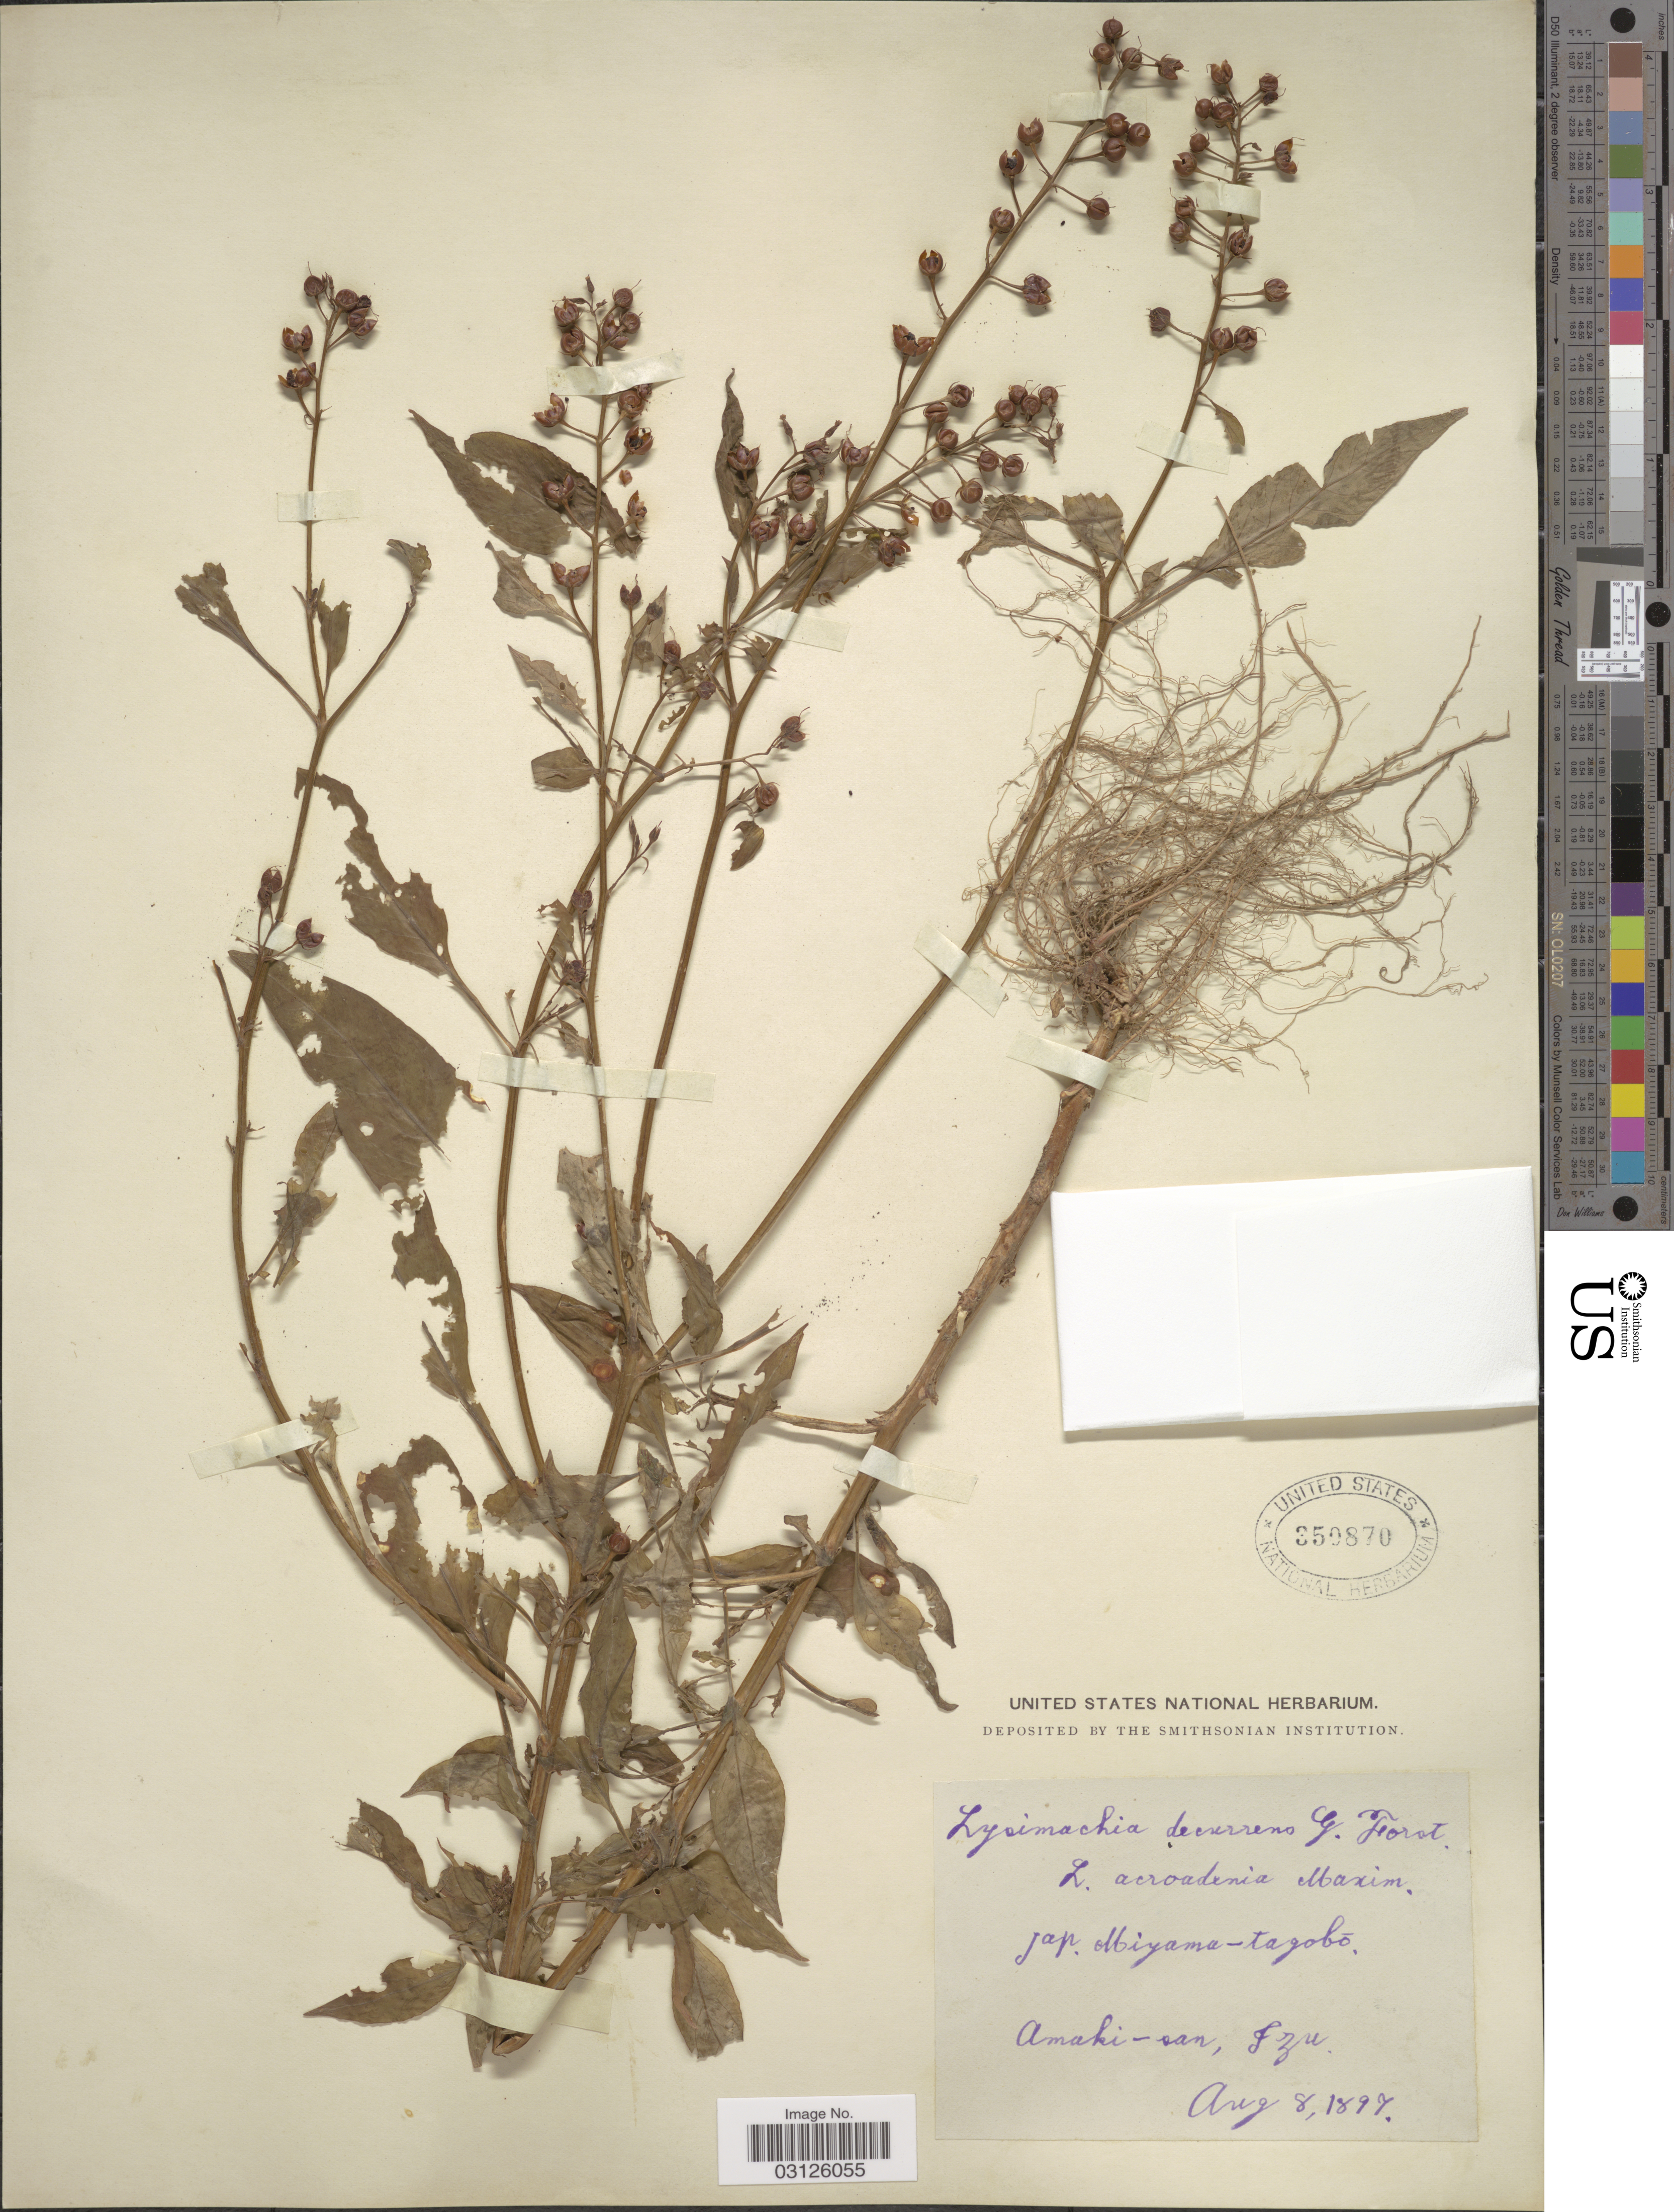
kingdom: Plantae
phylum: Tracheophyta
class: Magnoliopsida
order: Ericales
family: Primulaceae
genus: Lysimachia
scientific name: Lysimachia acroadenia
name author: Maxim.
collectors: ex herb. United States National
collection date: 1897-08-08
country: Japan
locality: Amaki-san, Izu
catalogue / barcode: US 350870